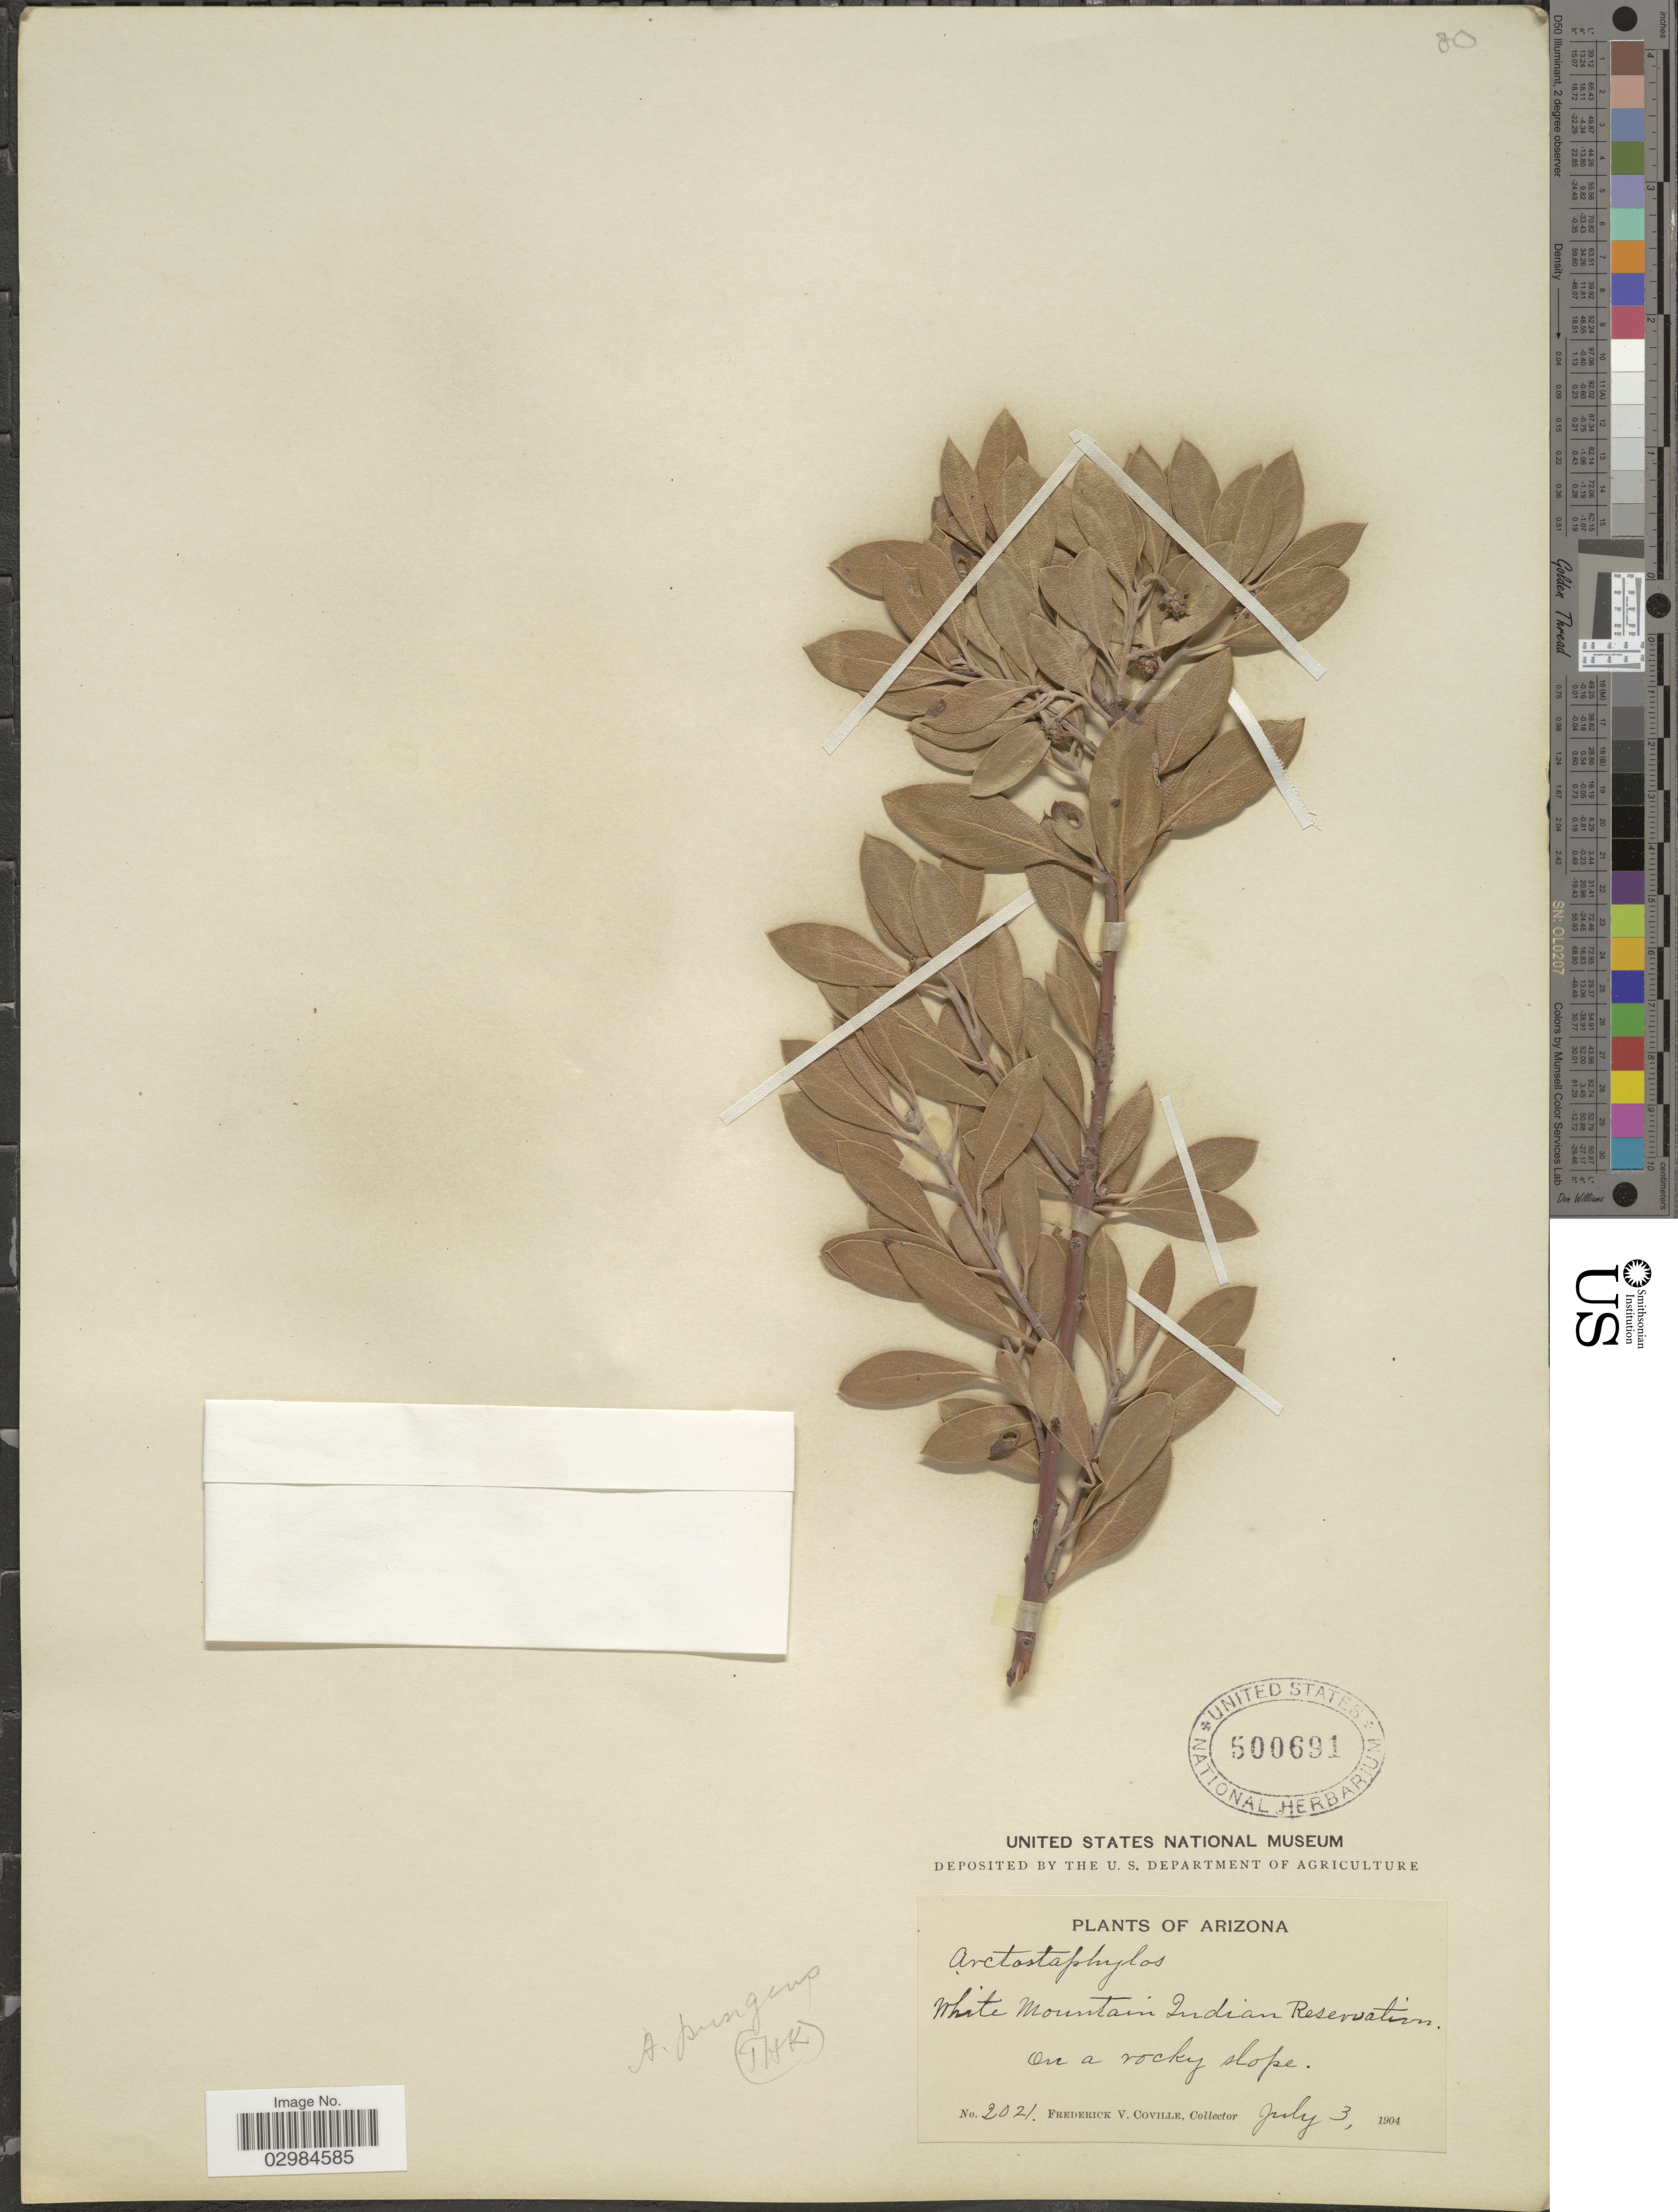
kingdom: Plantae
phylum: Tracheophyta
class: Magnoliopsida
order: Ericales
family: Ericaceae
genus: Arctostaphylos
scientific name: Arctostaphylos pungens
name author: Kunth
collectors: F. V. Coville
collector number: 2021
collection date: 1904-07-03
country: United States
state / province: Arizona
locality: White Mountain Indian Reservation. On a rocky slope.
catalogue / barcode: US 500691